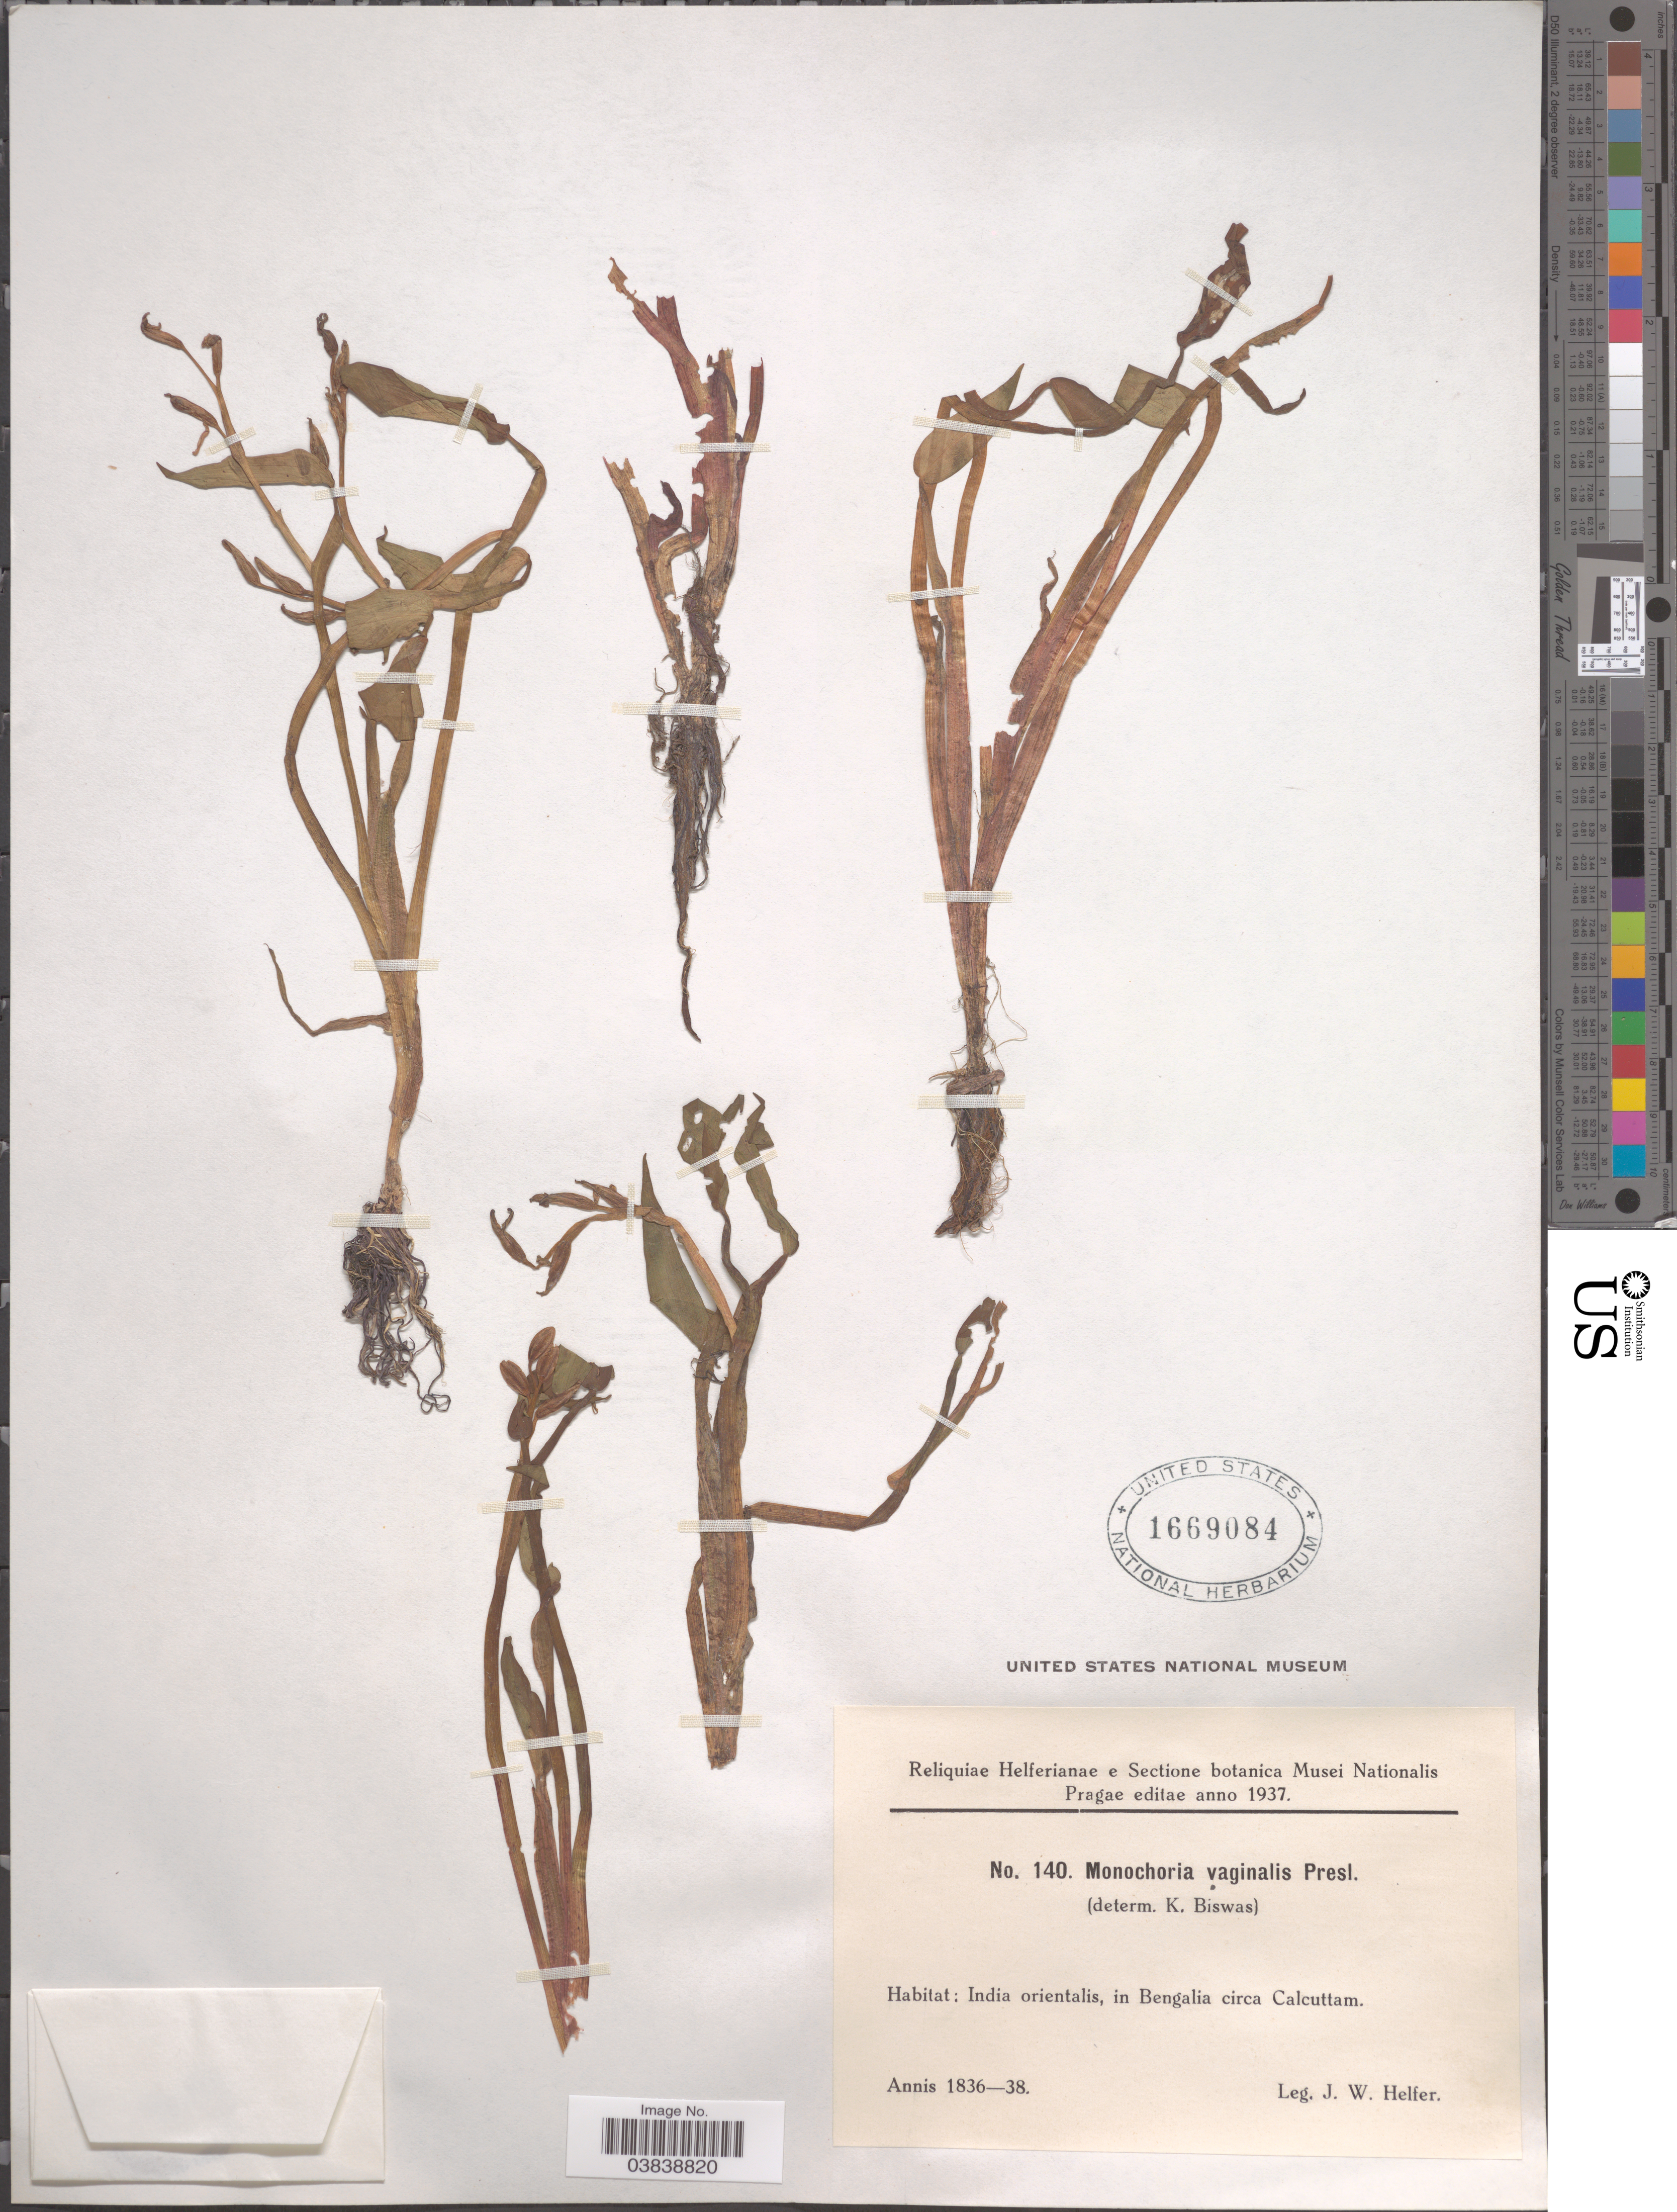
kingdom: Plantae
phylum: Tracheophyta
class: Liliopsida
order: Commelinales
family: Pontederiaceae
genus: Monochoria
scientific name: Monochoria vaginalis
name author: (Burm. f.) C. Presl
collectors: J. W. Helfer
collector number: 140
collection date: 1836/1838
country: India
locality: India orientalis, in Bengalia circa Calcuttam.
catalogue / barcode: US 1669084